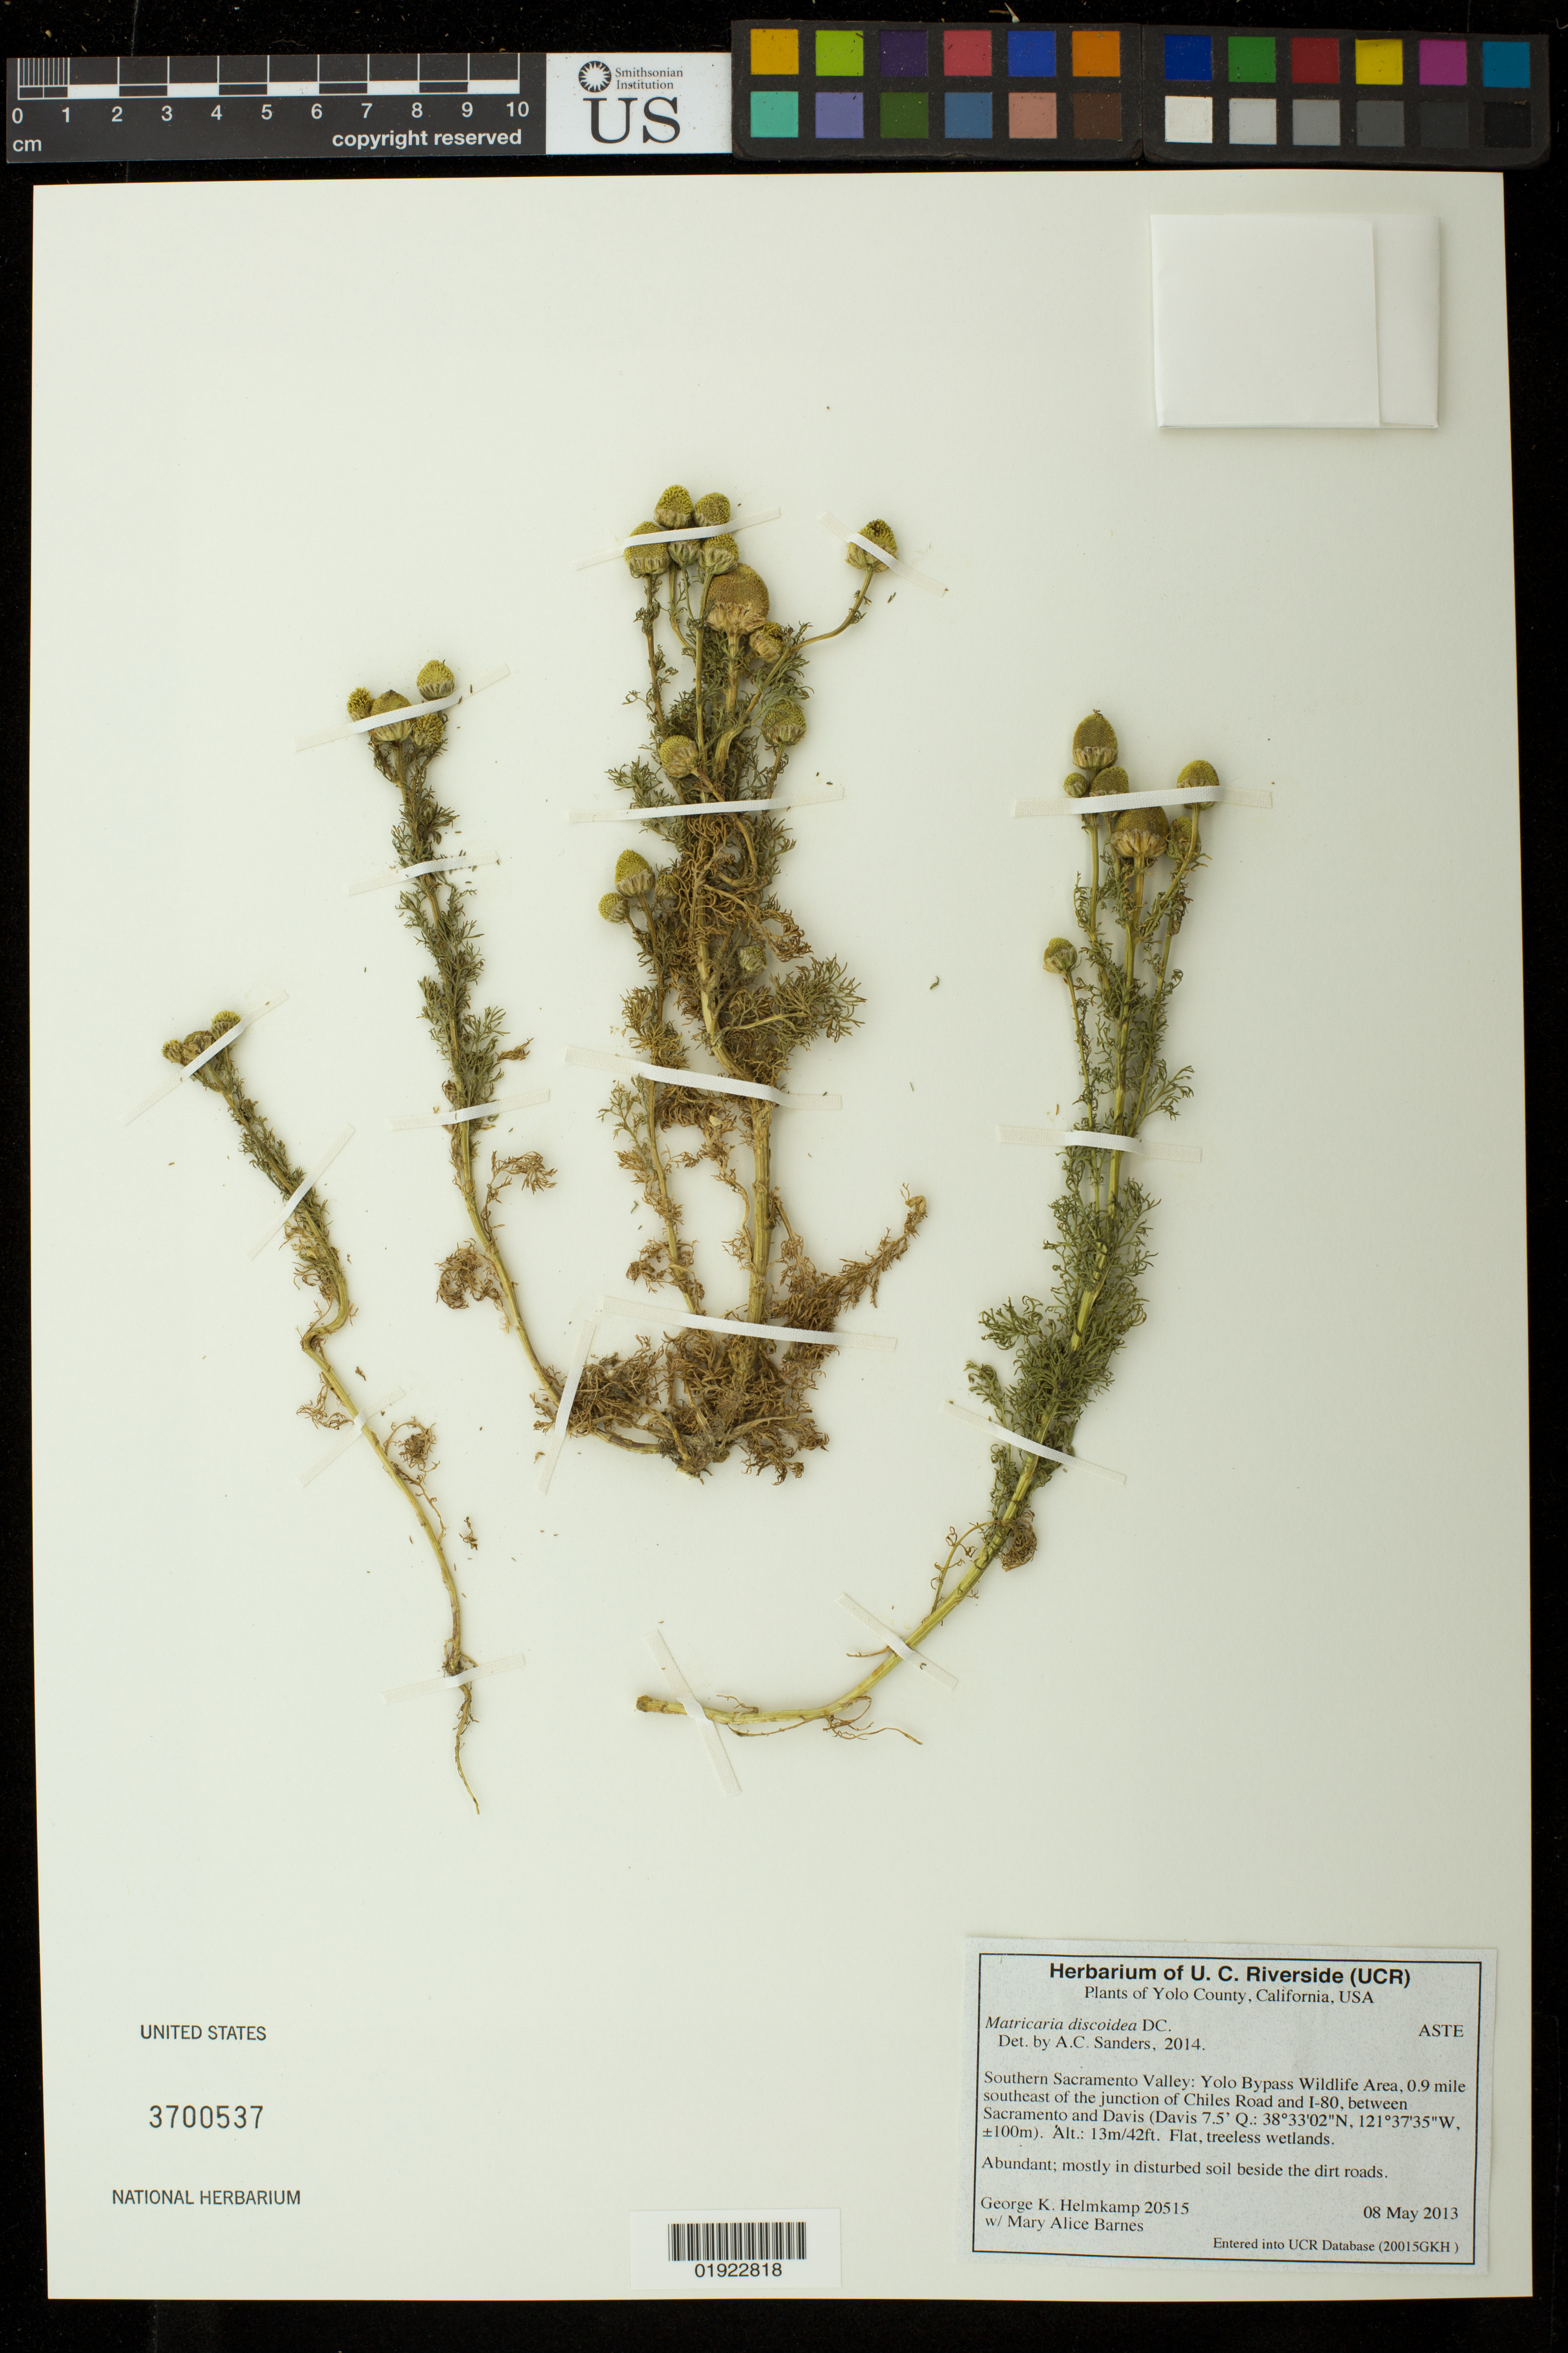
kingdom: Plantae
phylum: Tracheophyta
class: Magnoliopsida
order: Asterales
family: Asteraceae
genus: Matricaria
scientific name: Matricaria discoidea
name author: DC.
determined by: Sanders, A. C.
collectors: G. Helmkamp & M. Barnes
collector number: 20515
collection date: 2013-05-08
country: United States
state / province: California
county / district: Yolo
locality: Southern Sacramento Valley: Yolo Bypass Wildlife Area, 0.9 mile southeast of the junction of Chiles Road and I-80, between Sacramento and Davis.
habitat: Flat, treeless wetlands. Abundant, mostly in disturbed soil beside the dirt roads.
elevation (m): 13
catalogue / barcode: US 3700537